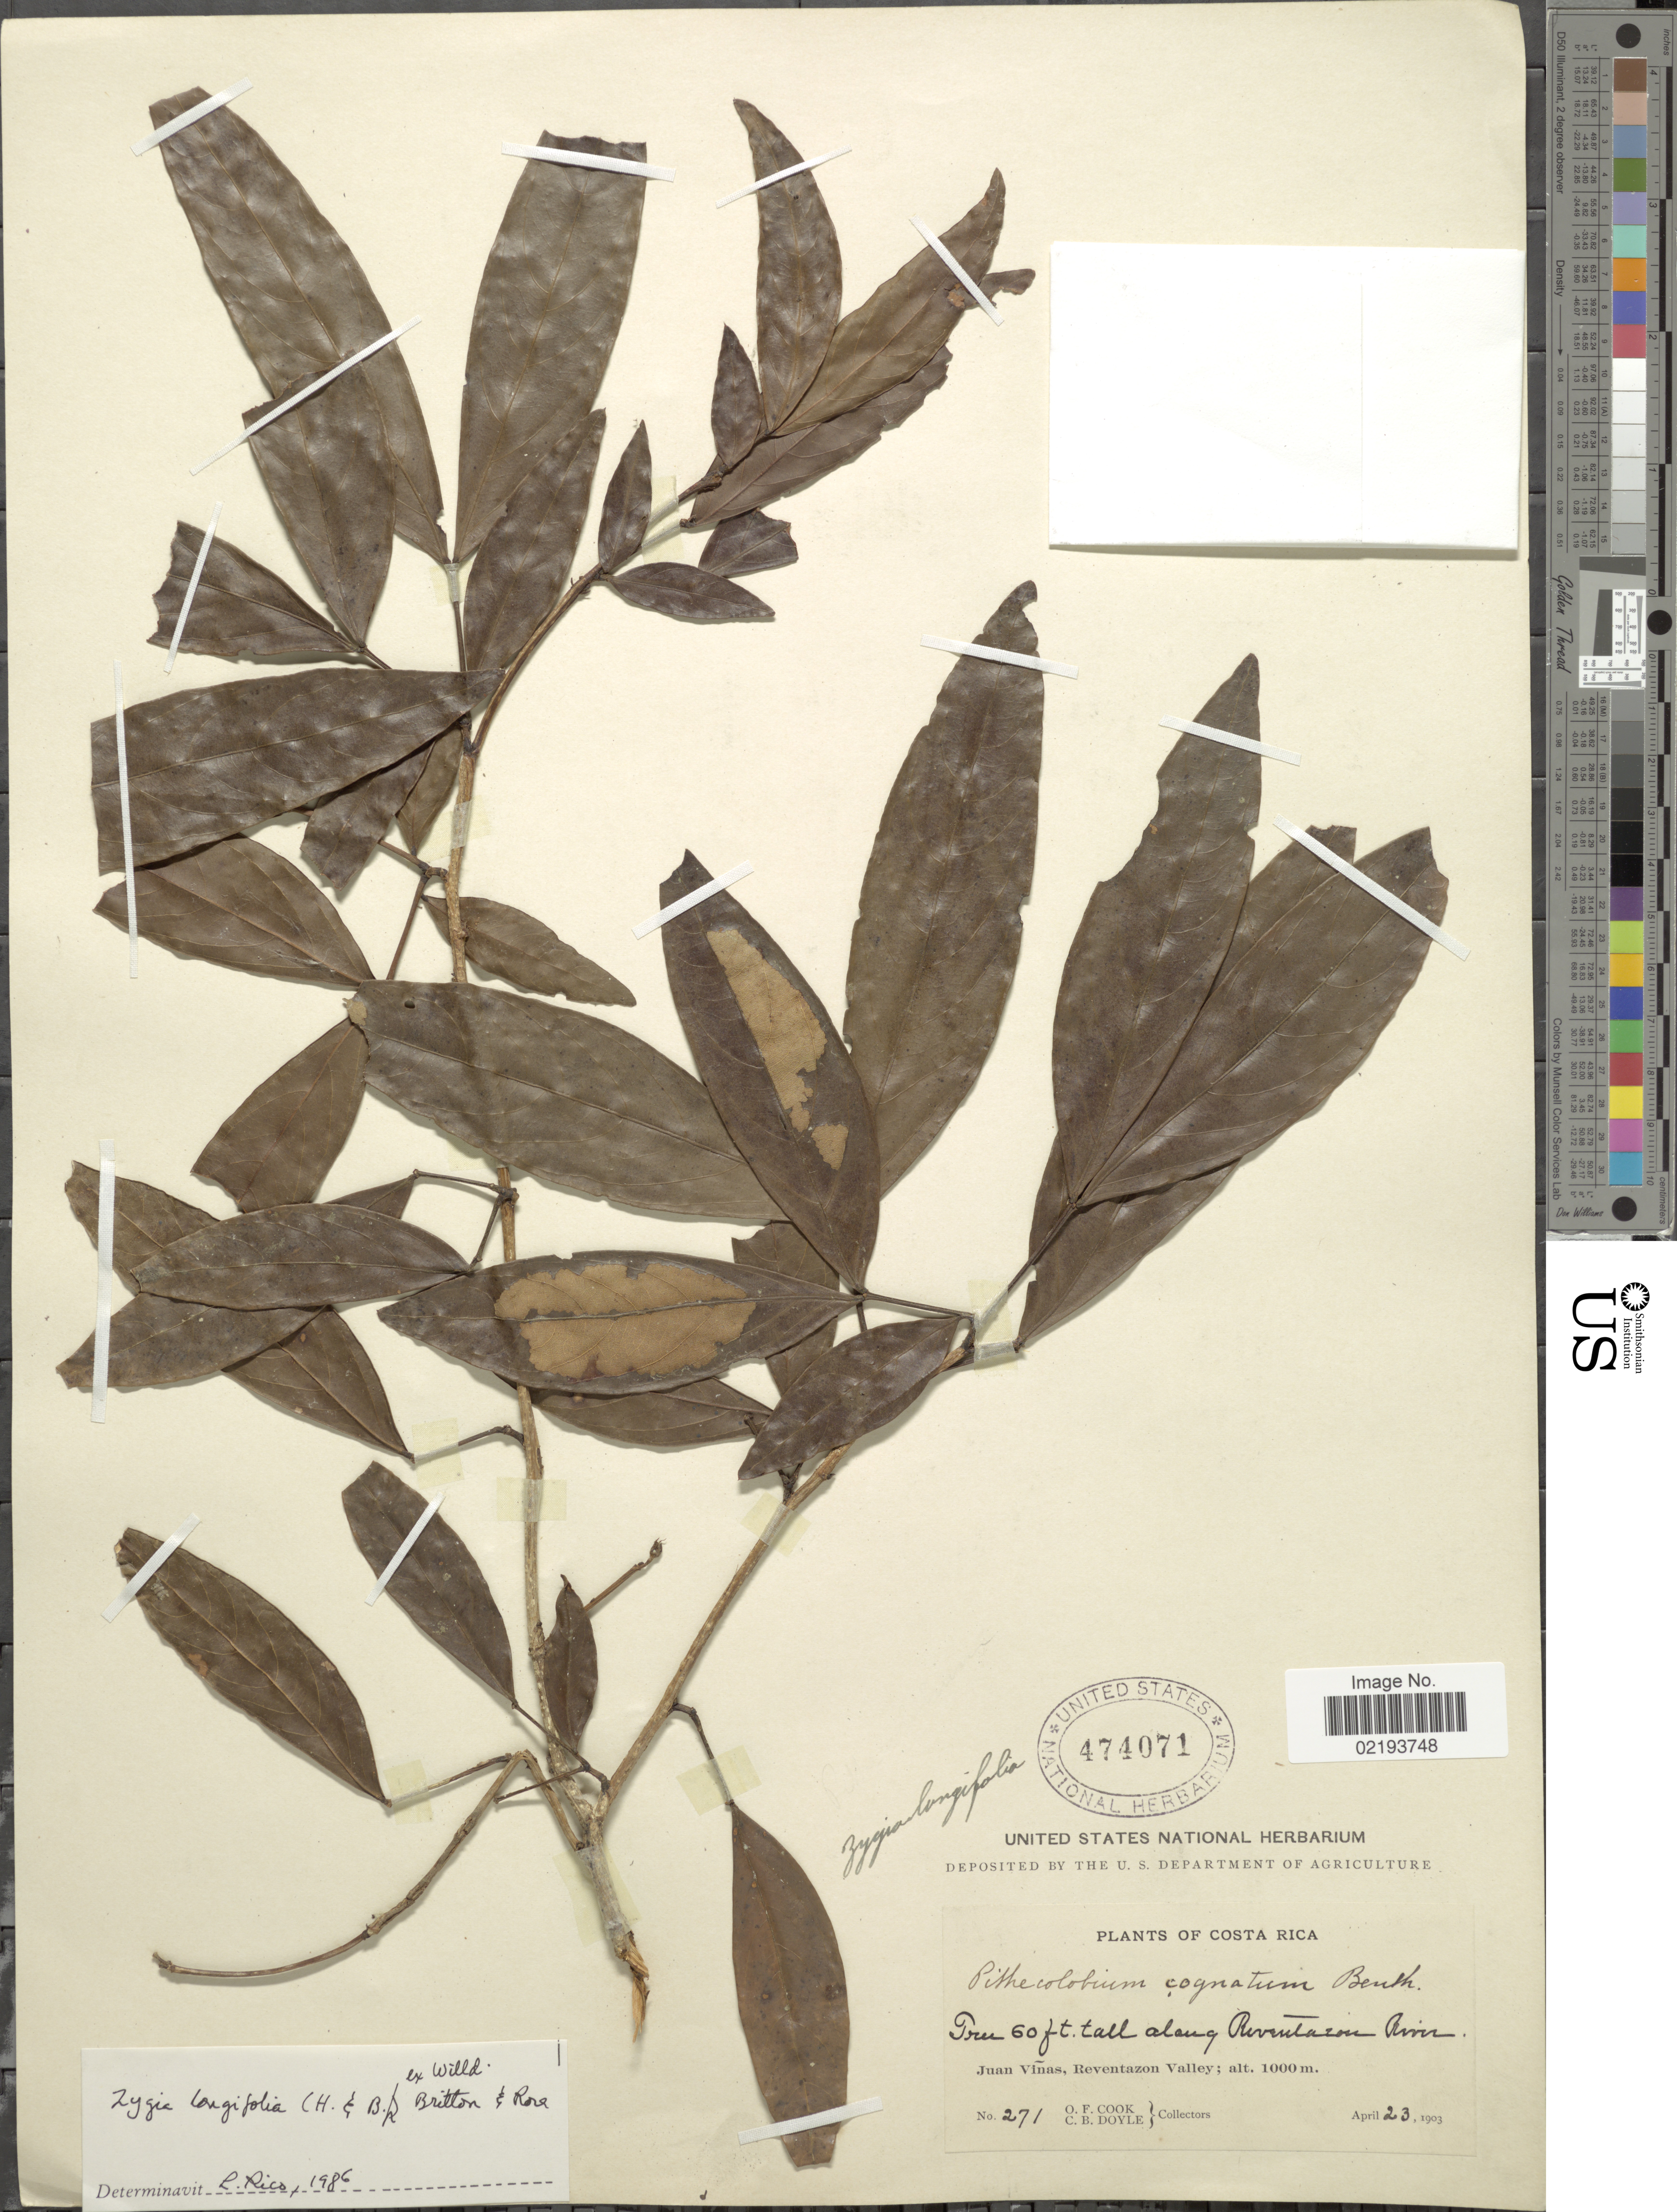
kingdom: Plantae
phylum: Tracheophyta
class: Magnoliopsida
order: Fabales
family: Fabaceae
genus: Zygia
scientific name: Zygia longifolia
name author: (Willd.) Britton & Rose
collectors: O. F. Cook & C. Doyle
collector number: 271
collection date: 1903-04-23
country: Costa Rica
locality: Along Reventazon River, Juan Viñas, Reventazon Valley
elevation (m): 1000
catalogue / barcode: US 474071